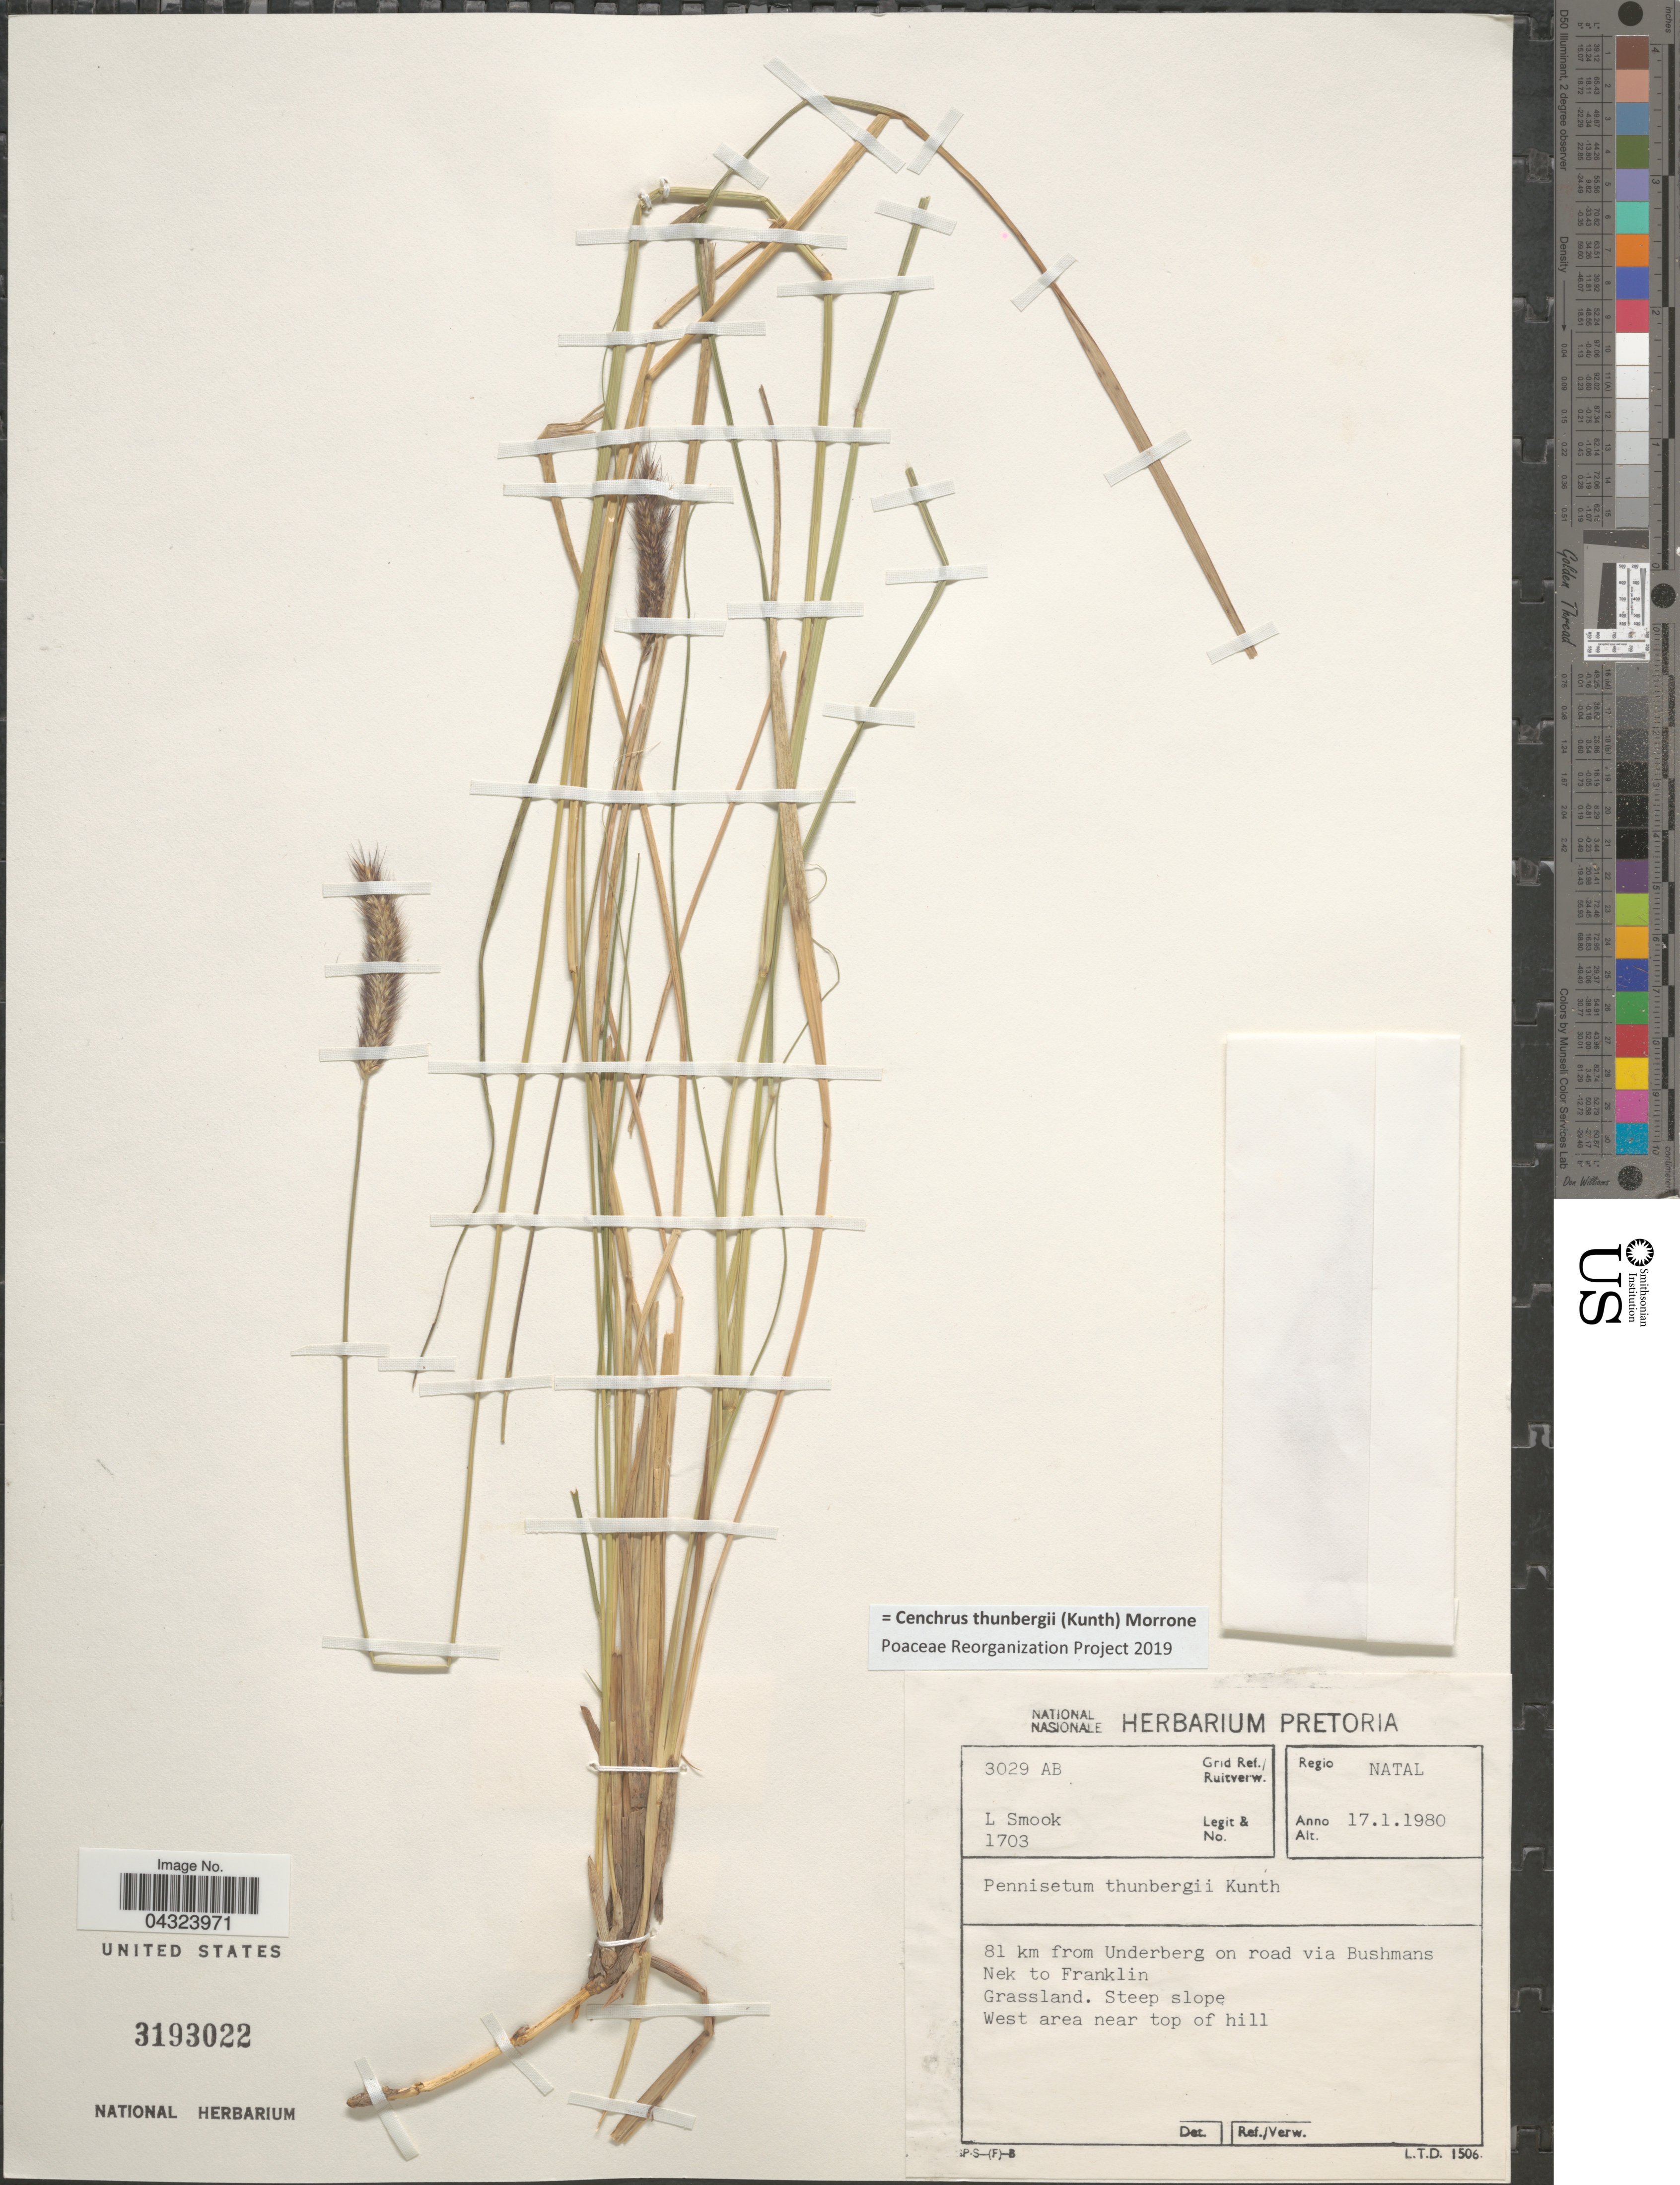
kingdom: Plantae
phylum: Tracheophyta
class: Liliopsida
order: Poales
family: Poaceae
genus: Cenchrus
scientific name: Cenchrus thunbergii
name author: (Kunth) Morrone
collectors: L. Smook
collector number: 1703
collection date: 1980-01-17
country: South Africa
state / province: KwaZulu-Natal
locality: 3029 AB Grid Ref./Ruitverw. Regio Natal. 81 km from Underberg on road via Bushmans Nek to Franklin. Steep slope. West area near top of hill.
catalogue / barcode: US 3193022